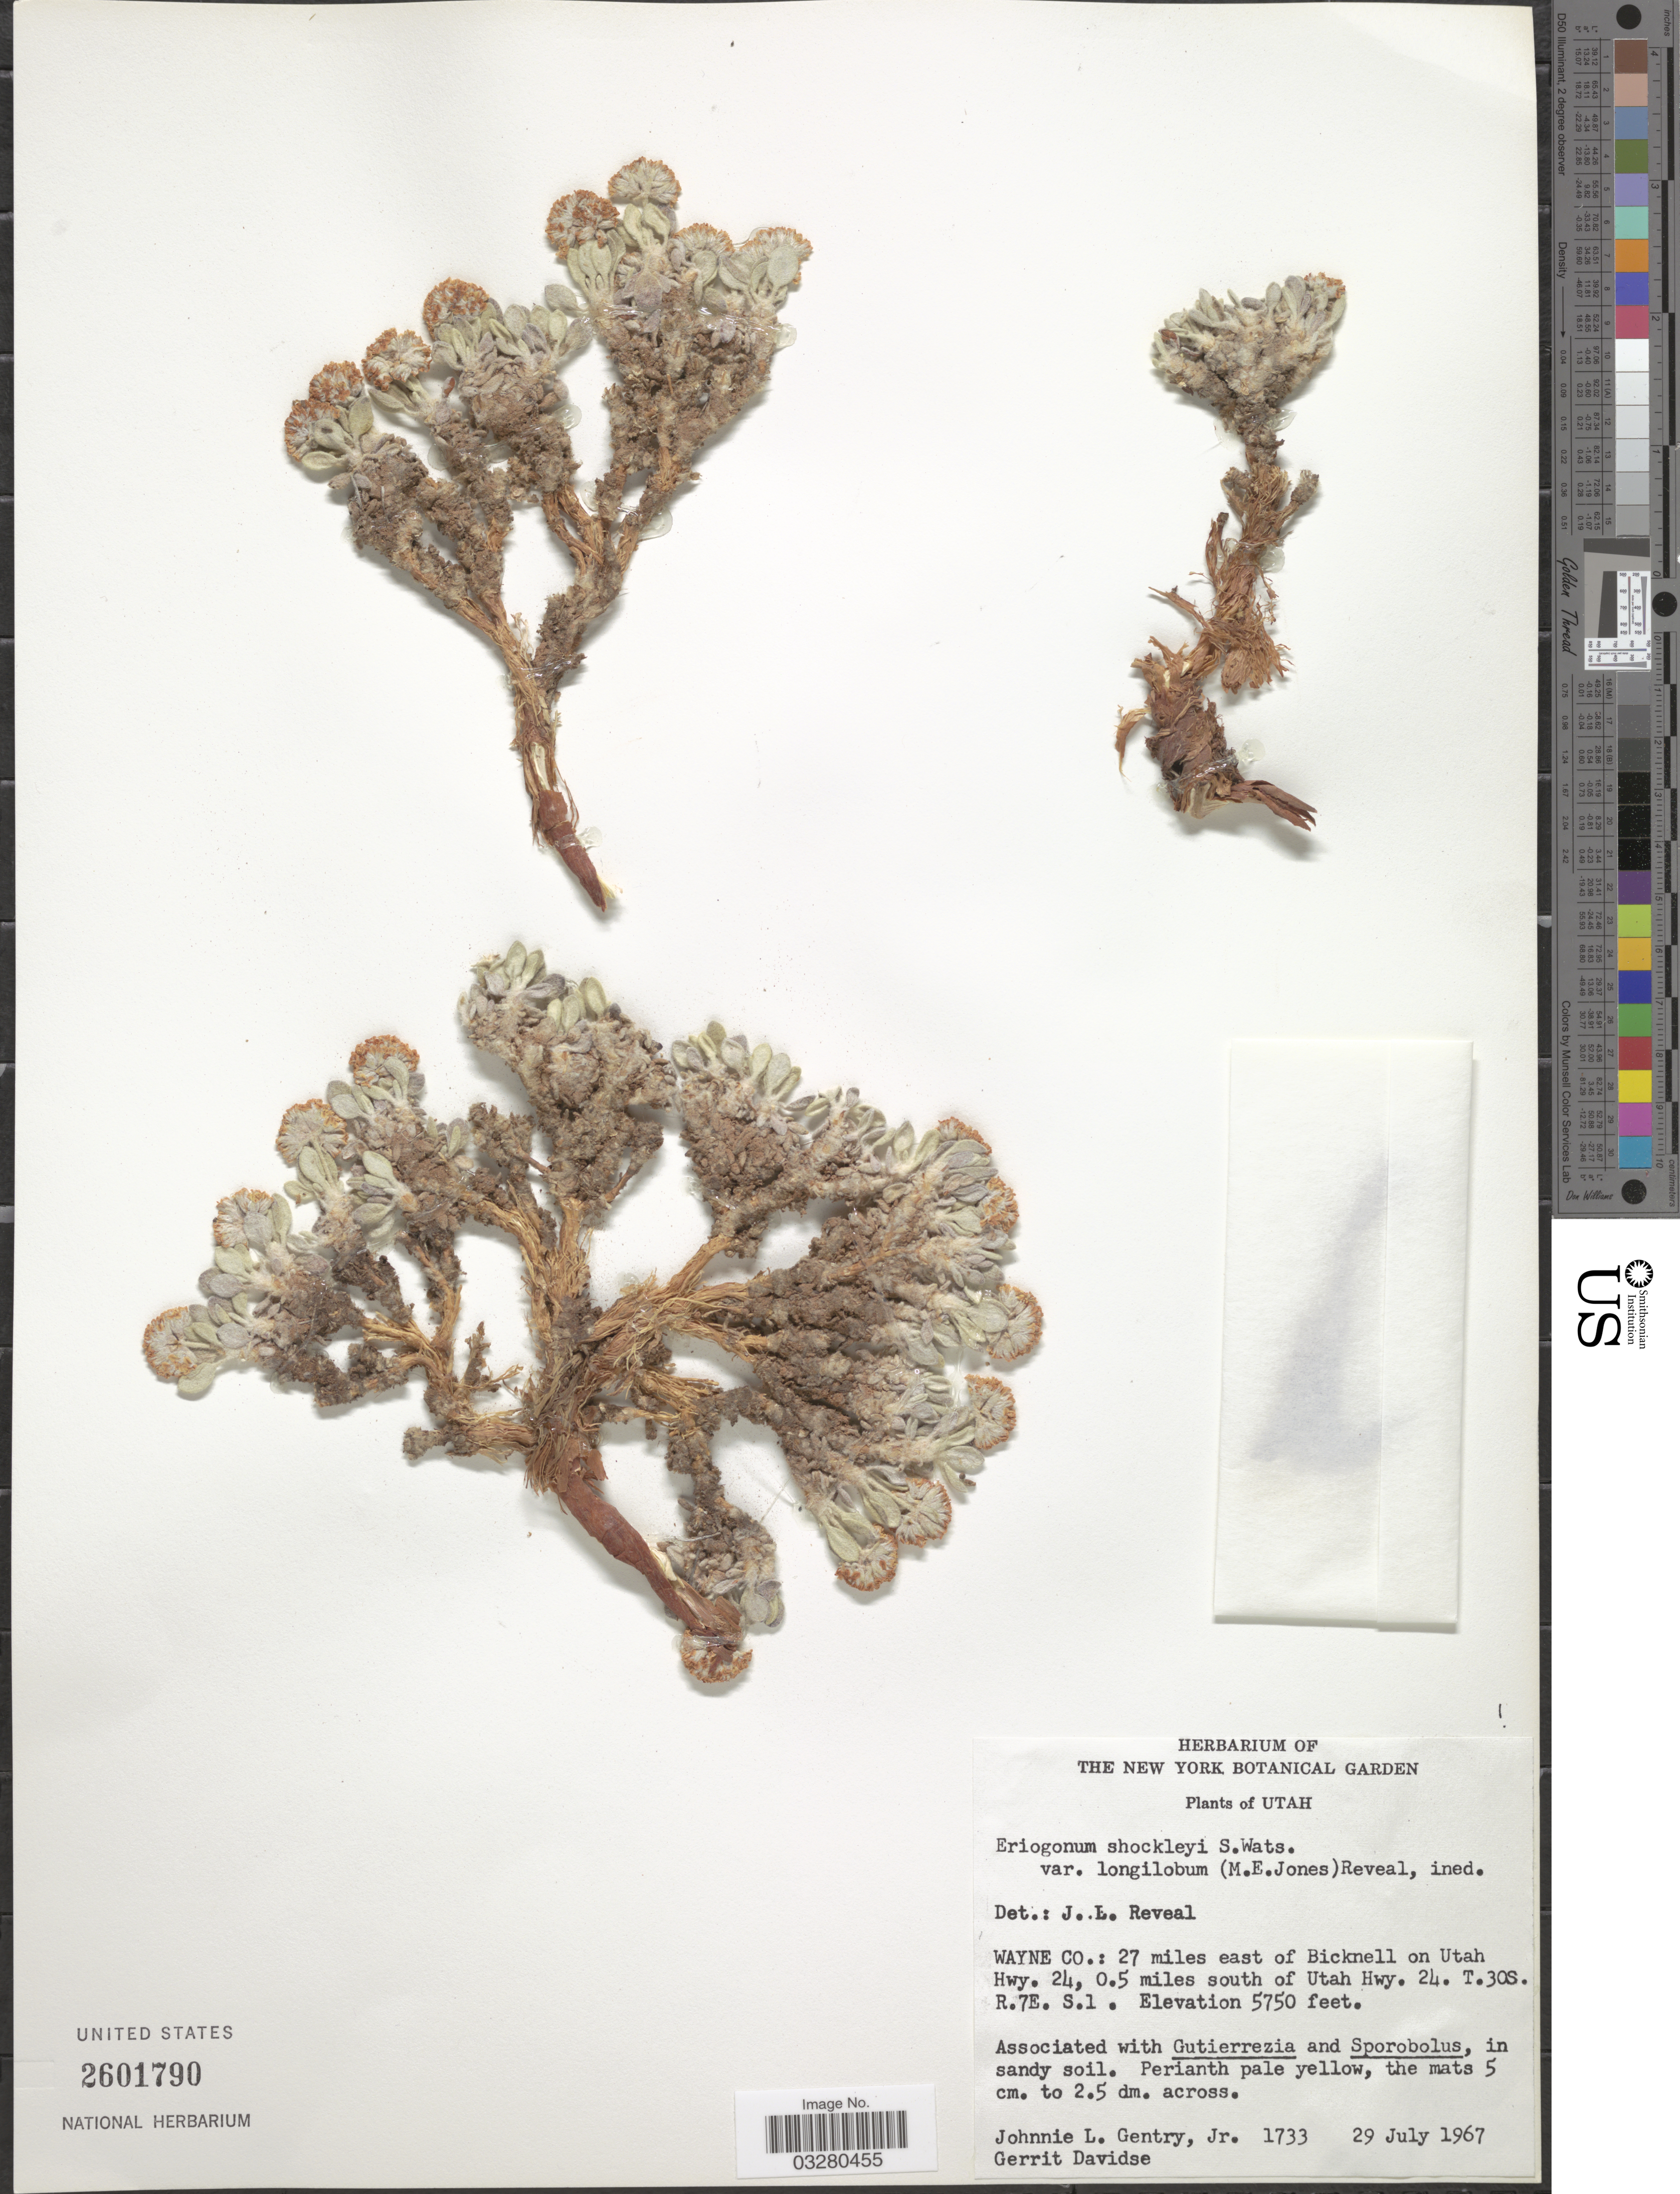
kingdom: Plantae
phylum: Tracheophyta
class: Magnoliopsida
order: Caryophyllales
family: Polygonaceae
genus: Eriogonum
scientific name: Eriogonum shockleyi var. longilobum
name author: (M.E. Jones) Reveal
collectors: J. L. Gentry & G. Davidse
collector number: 1733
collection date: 1967-07-29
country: United States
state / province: Utah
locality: Wayne Co.: 27 miles east of Bicknell on Utah Hwy. 24, 0.5 miles south o Utah Hwy. 24. T.30S. R.7E. S.1.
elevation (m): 1753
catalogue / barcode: US 2601790